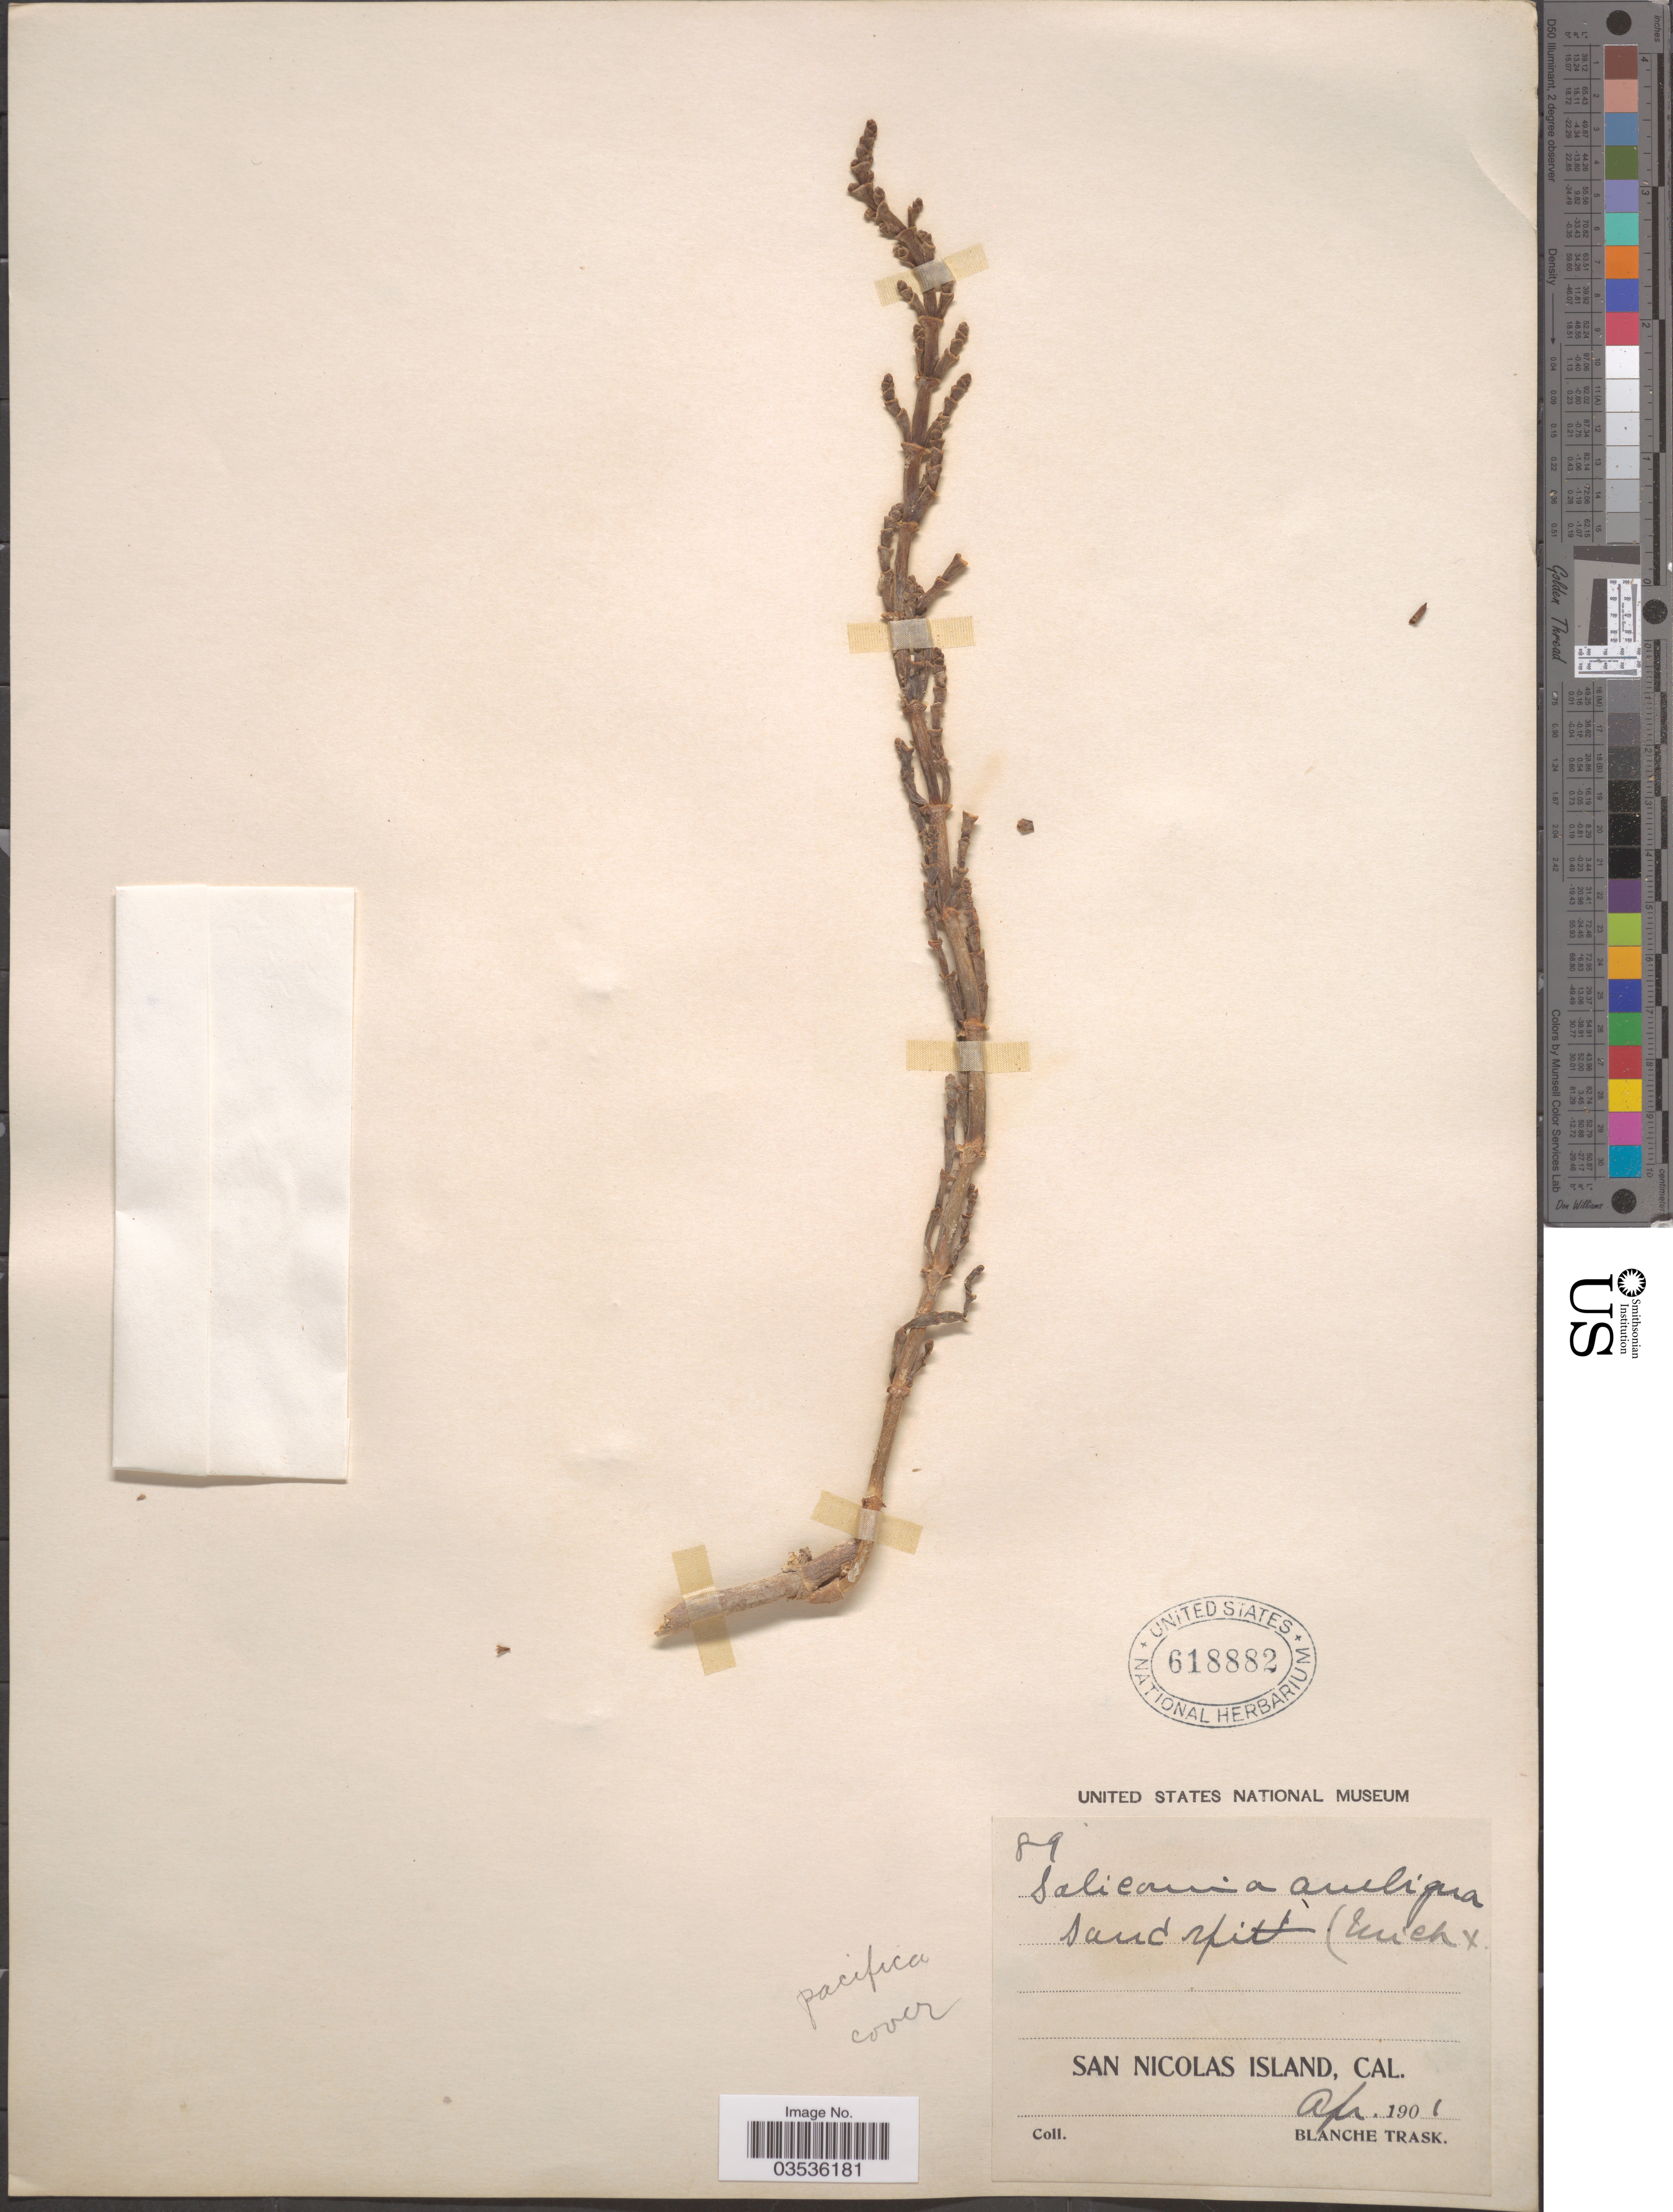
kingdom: Plantae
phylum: Tracheophyta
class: Magnoliopsida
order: Caryophyllales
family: Amaranthaceae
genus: Salicornia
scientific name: Salicornia pacifica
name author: Standl.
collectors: B. Trask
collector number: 89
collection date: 1901-04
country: United States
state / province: California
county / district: Ventura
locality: San Nicolas Island.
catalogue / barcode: US 618882